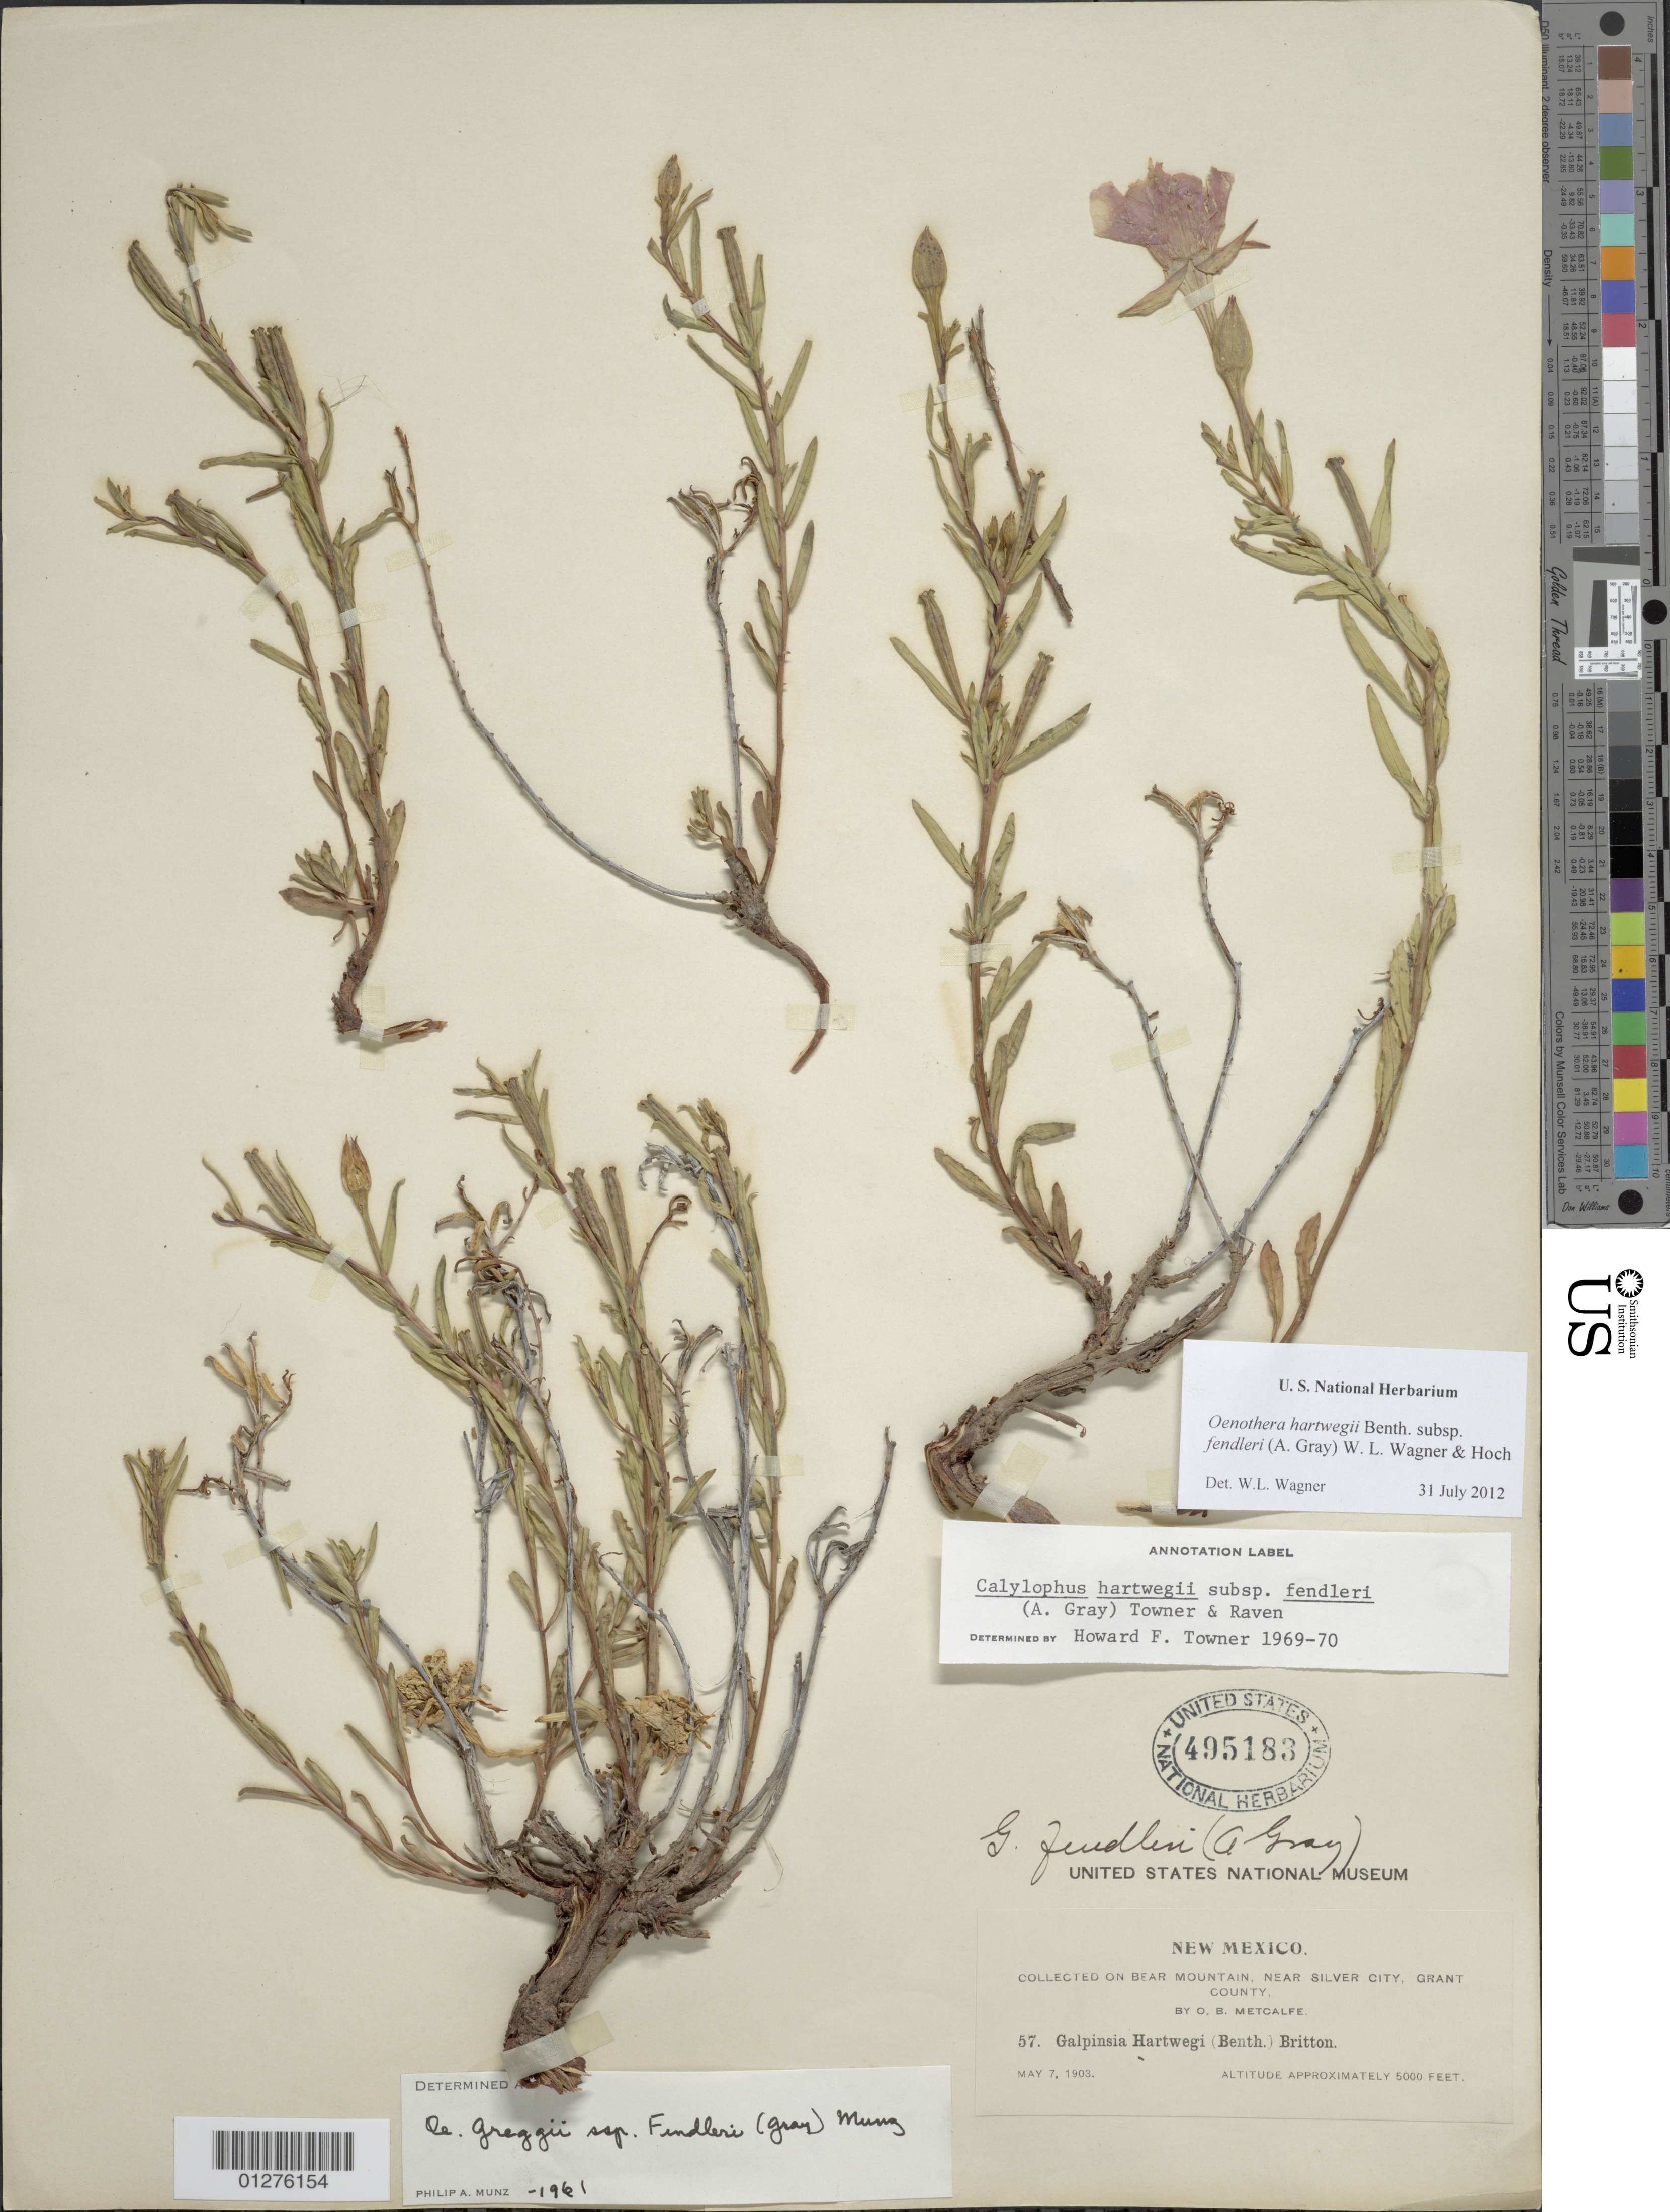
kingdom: Plantae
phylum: Tracheophyta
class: Magnoliopsida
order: Myrtales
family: Onagraceae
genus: Oenothera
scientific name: Oenothera hartwegii subsp. fendleri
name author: (A. Gray) W.L. Wagner & Hoch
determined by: Wagner, W. L., (BOT), Smithsonian Institution - National Museum of Natural History (UNITED STATES)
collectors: O. B. Metcalfe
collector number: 57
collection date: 1903-05-07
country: United States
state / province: New Mexico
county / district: Grant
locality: Bear Mountain, near Silver City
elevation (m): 1524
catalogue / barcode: US 495183